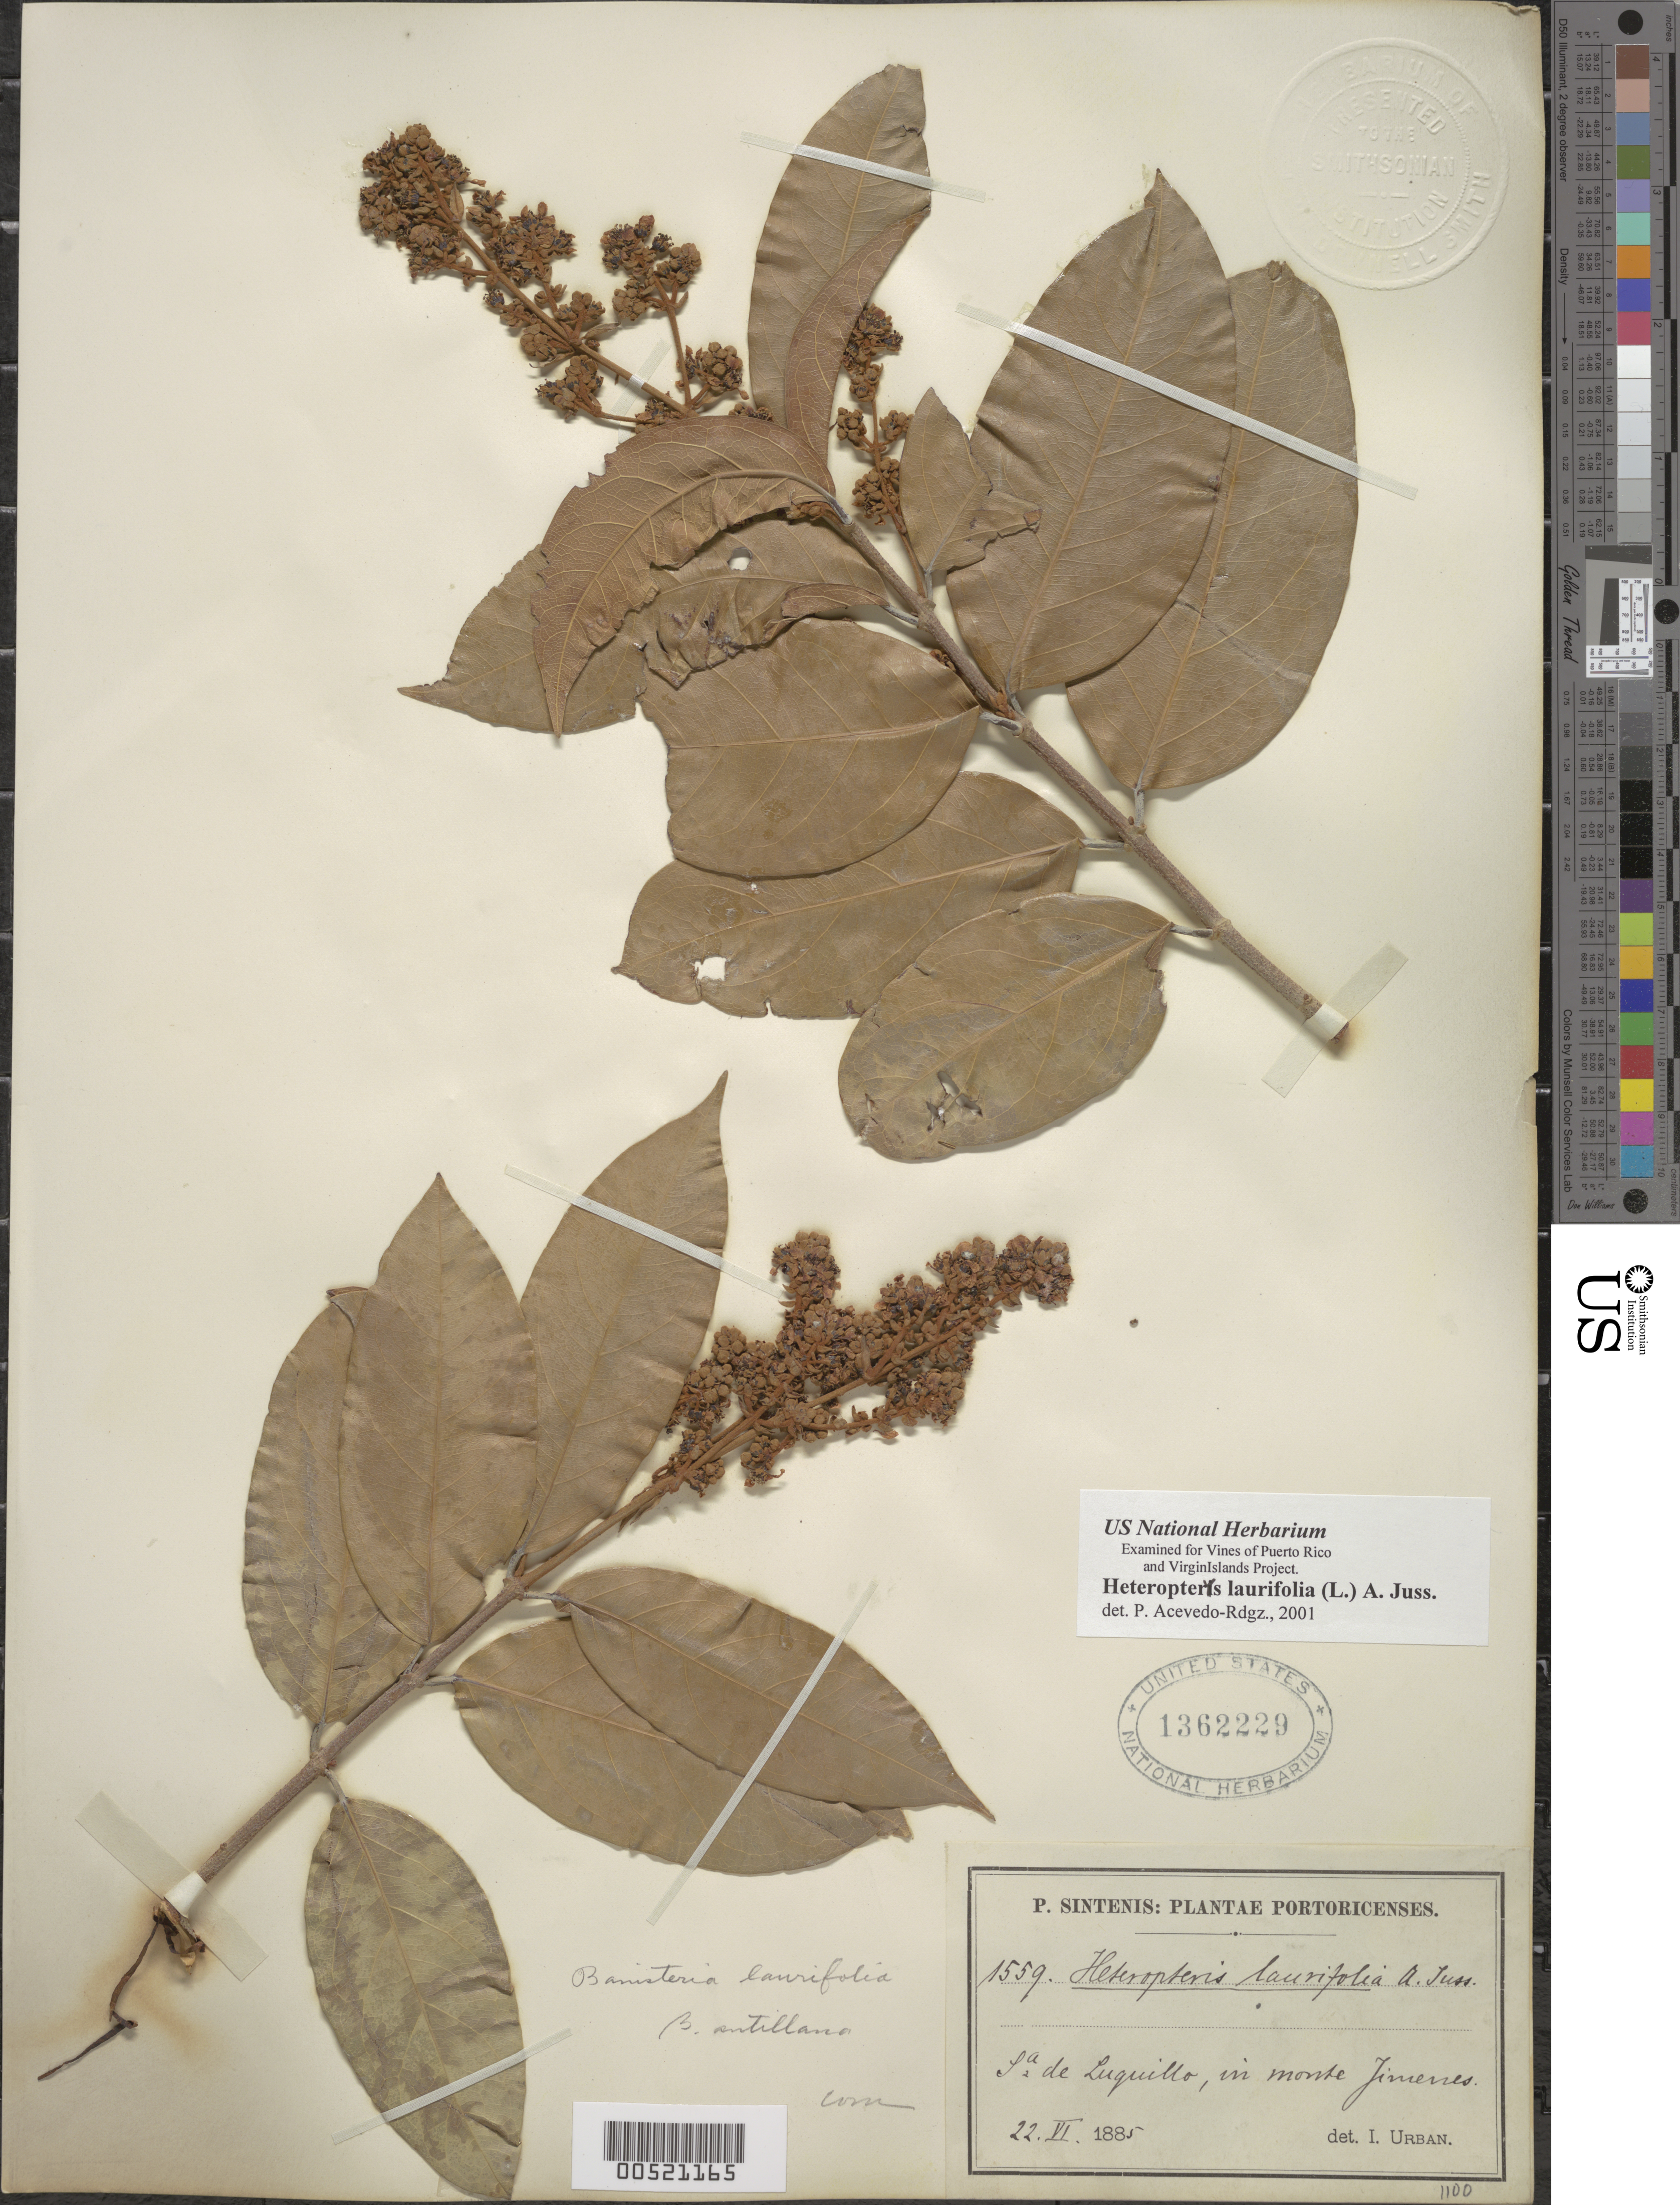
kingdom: Plantae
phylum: Tracheophyta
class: Magnoliopsida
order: Malpighiales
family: Malpighiaceae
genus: Heteropterys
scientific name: Heteropterys laurifolia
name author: (L.) A. Juss.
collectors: P. Sintenis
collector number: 1559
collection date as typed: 22 Jun 1885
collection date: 1885-06-22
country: Puerto Rico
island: Greater Antilles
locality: Sierra de Luquillo. In monte Jimenes.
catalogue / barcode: US 1362229